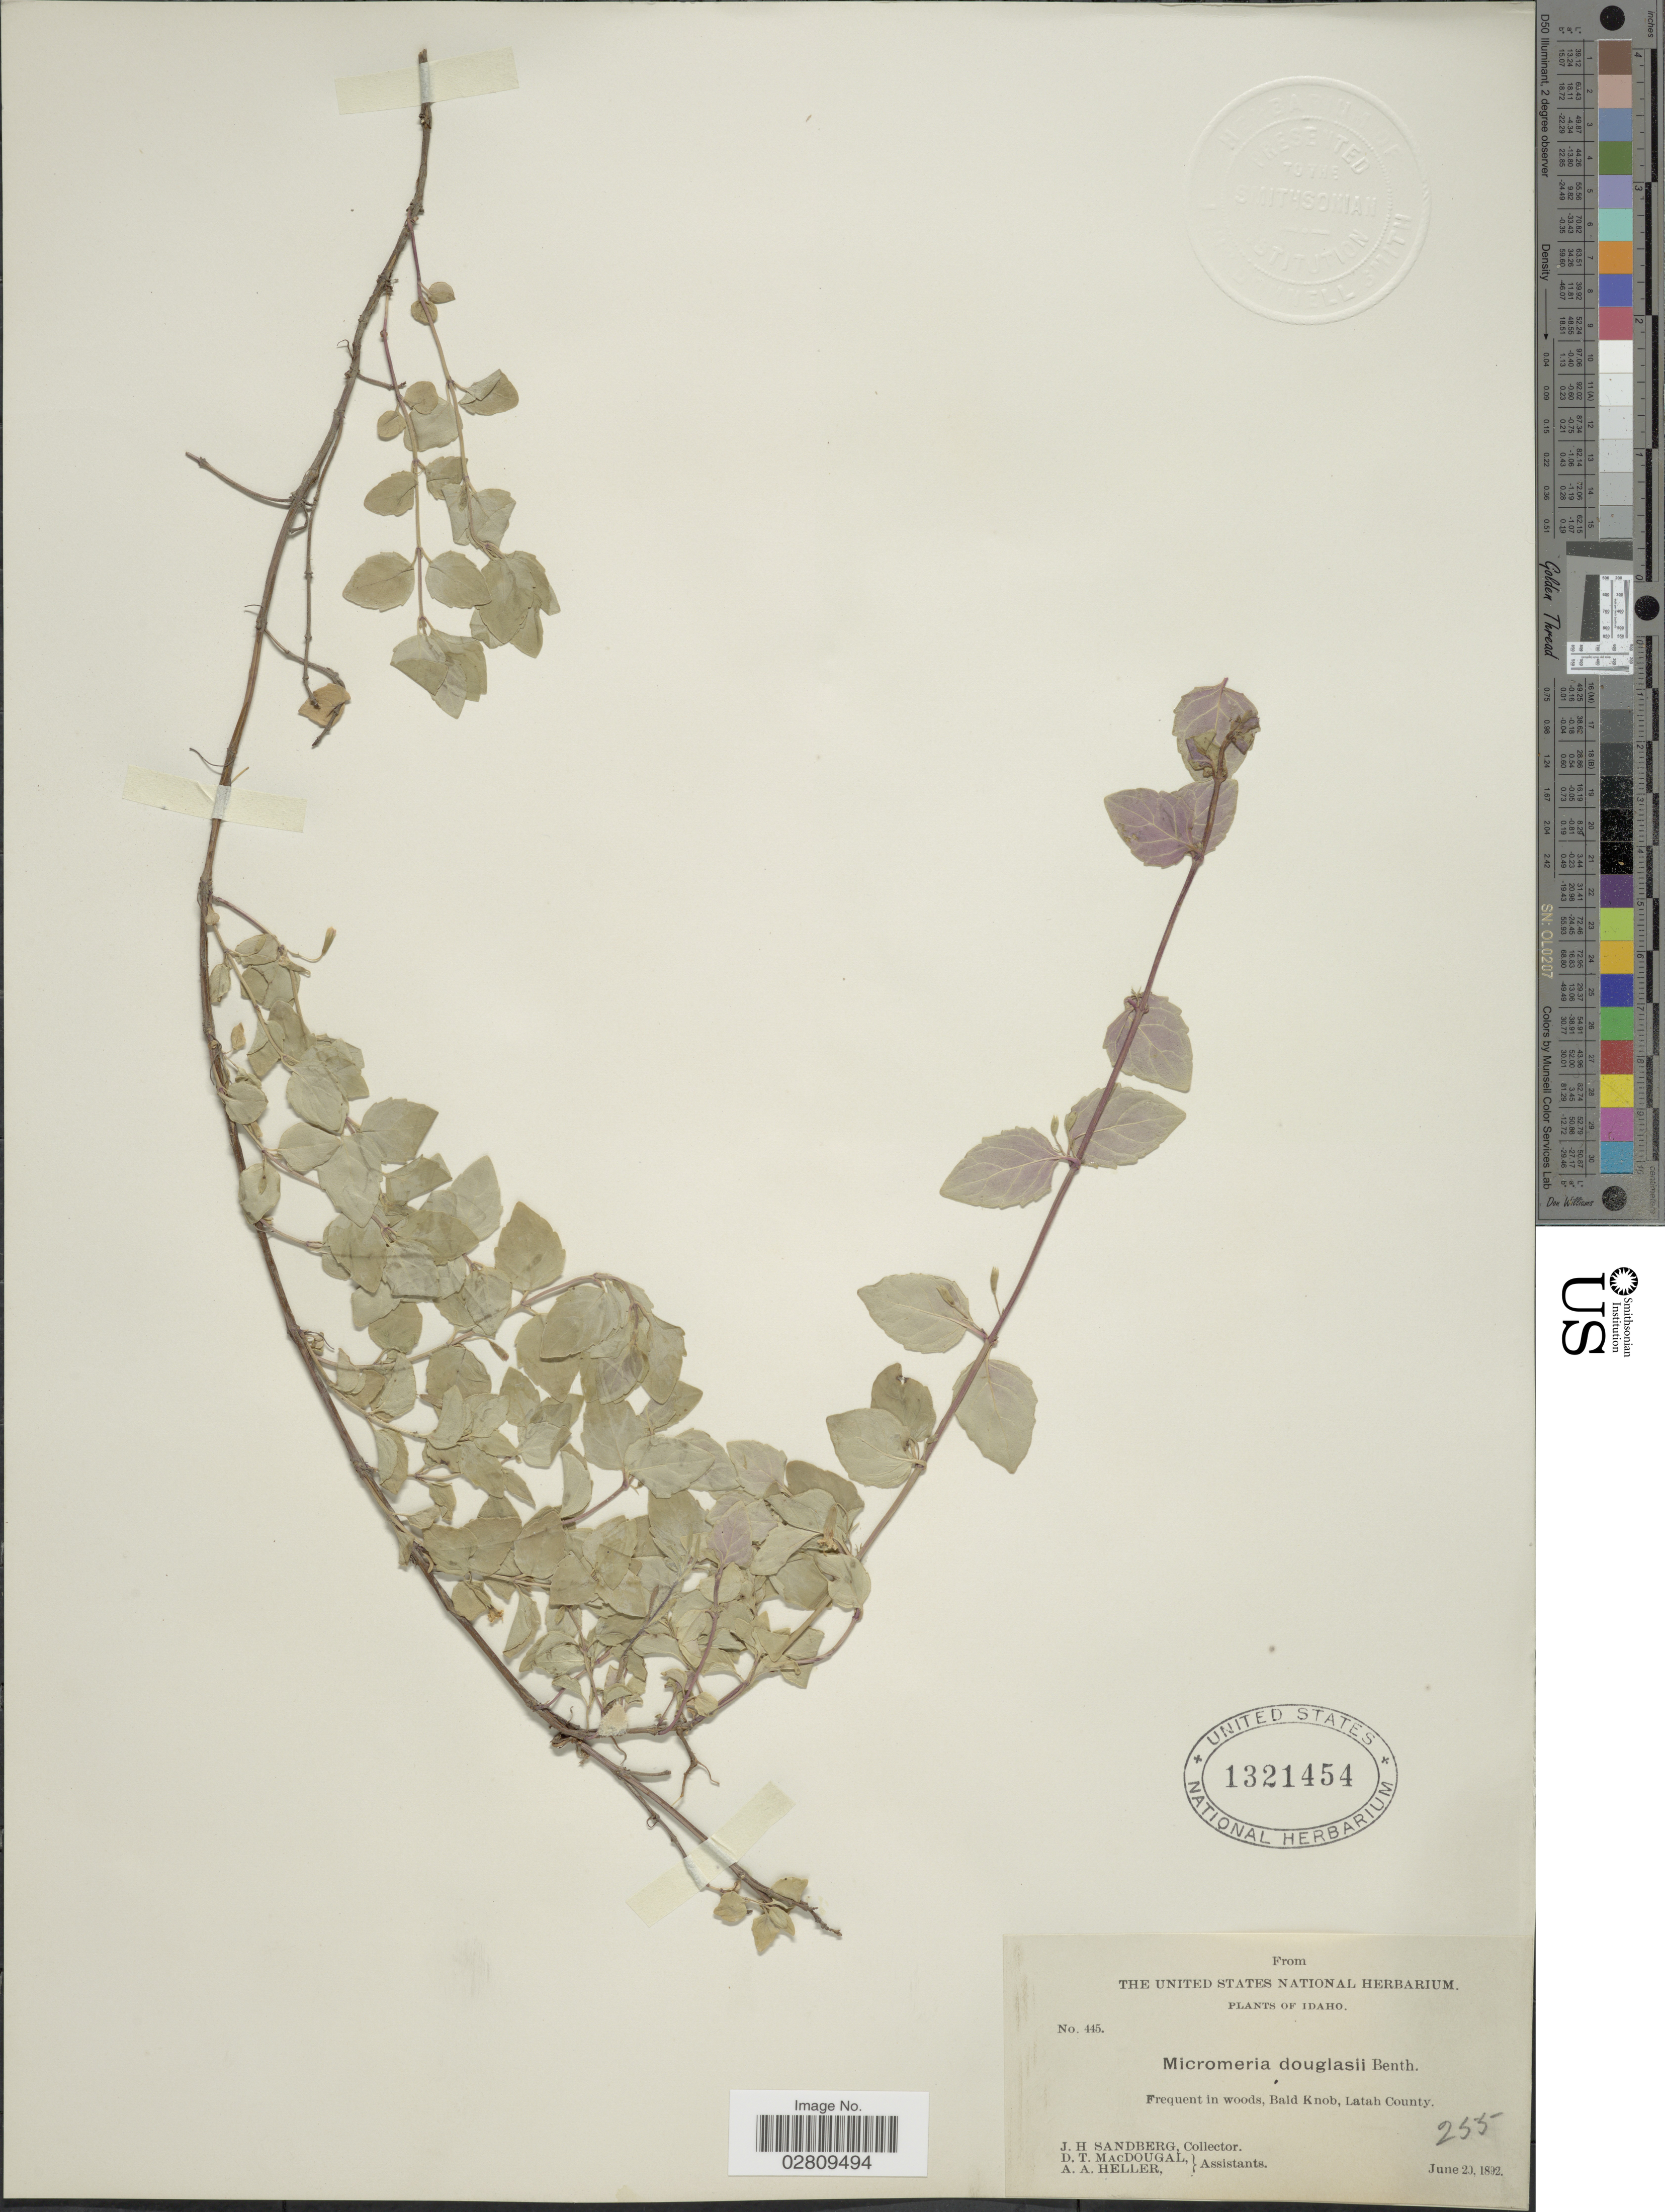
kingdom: Plantae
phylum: Tracheophyta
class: Magnoliopsida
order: Lamiales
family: Lamiaceae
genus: Micromeria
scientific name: Micromeria douglasii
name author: Benth.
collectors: J. H. Sandberg, D. T. MacDougal & A. A. Heller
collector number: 445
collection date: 1892-06-20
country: United States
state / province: Idaho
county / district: Latah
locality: Frequent in woods, Bald Knob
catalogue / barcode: US 1321454